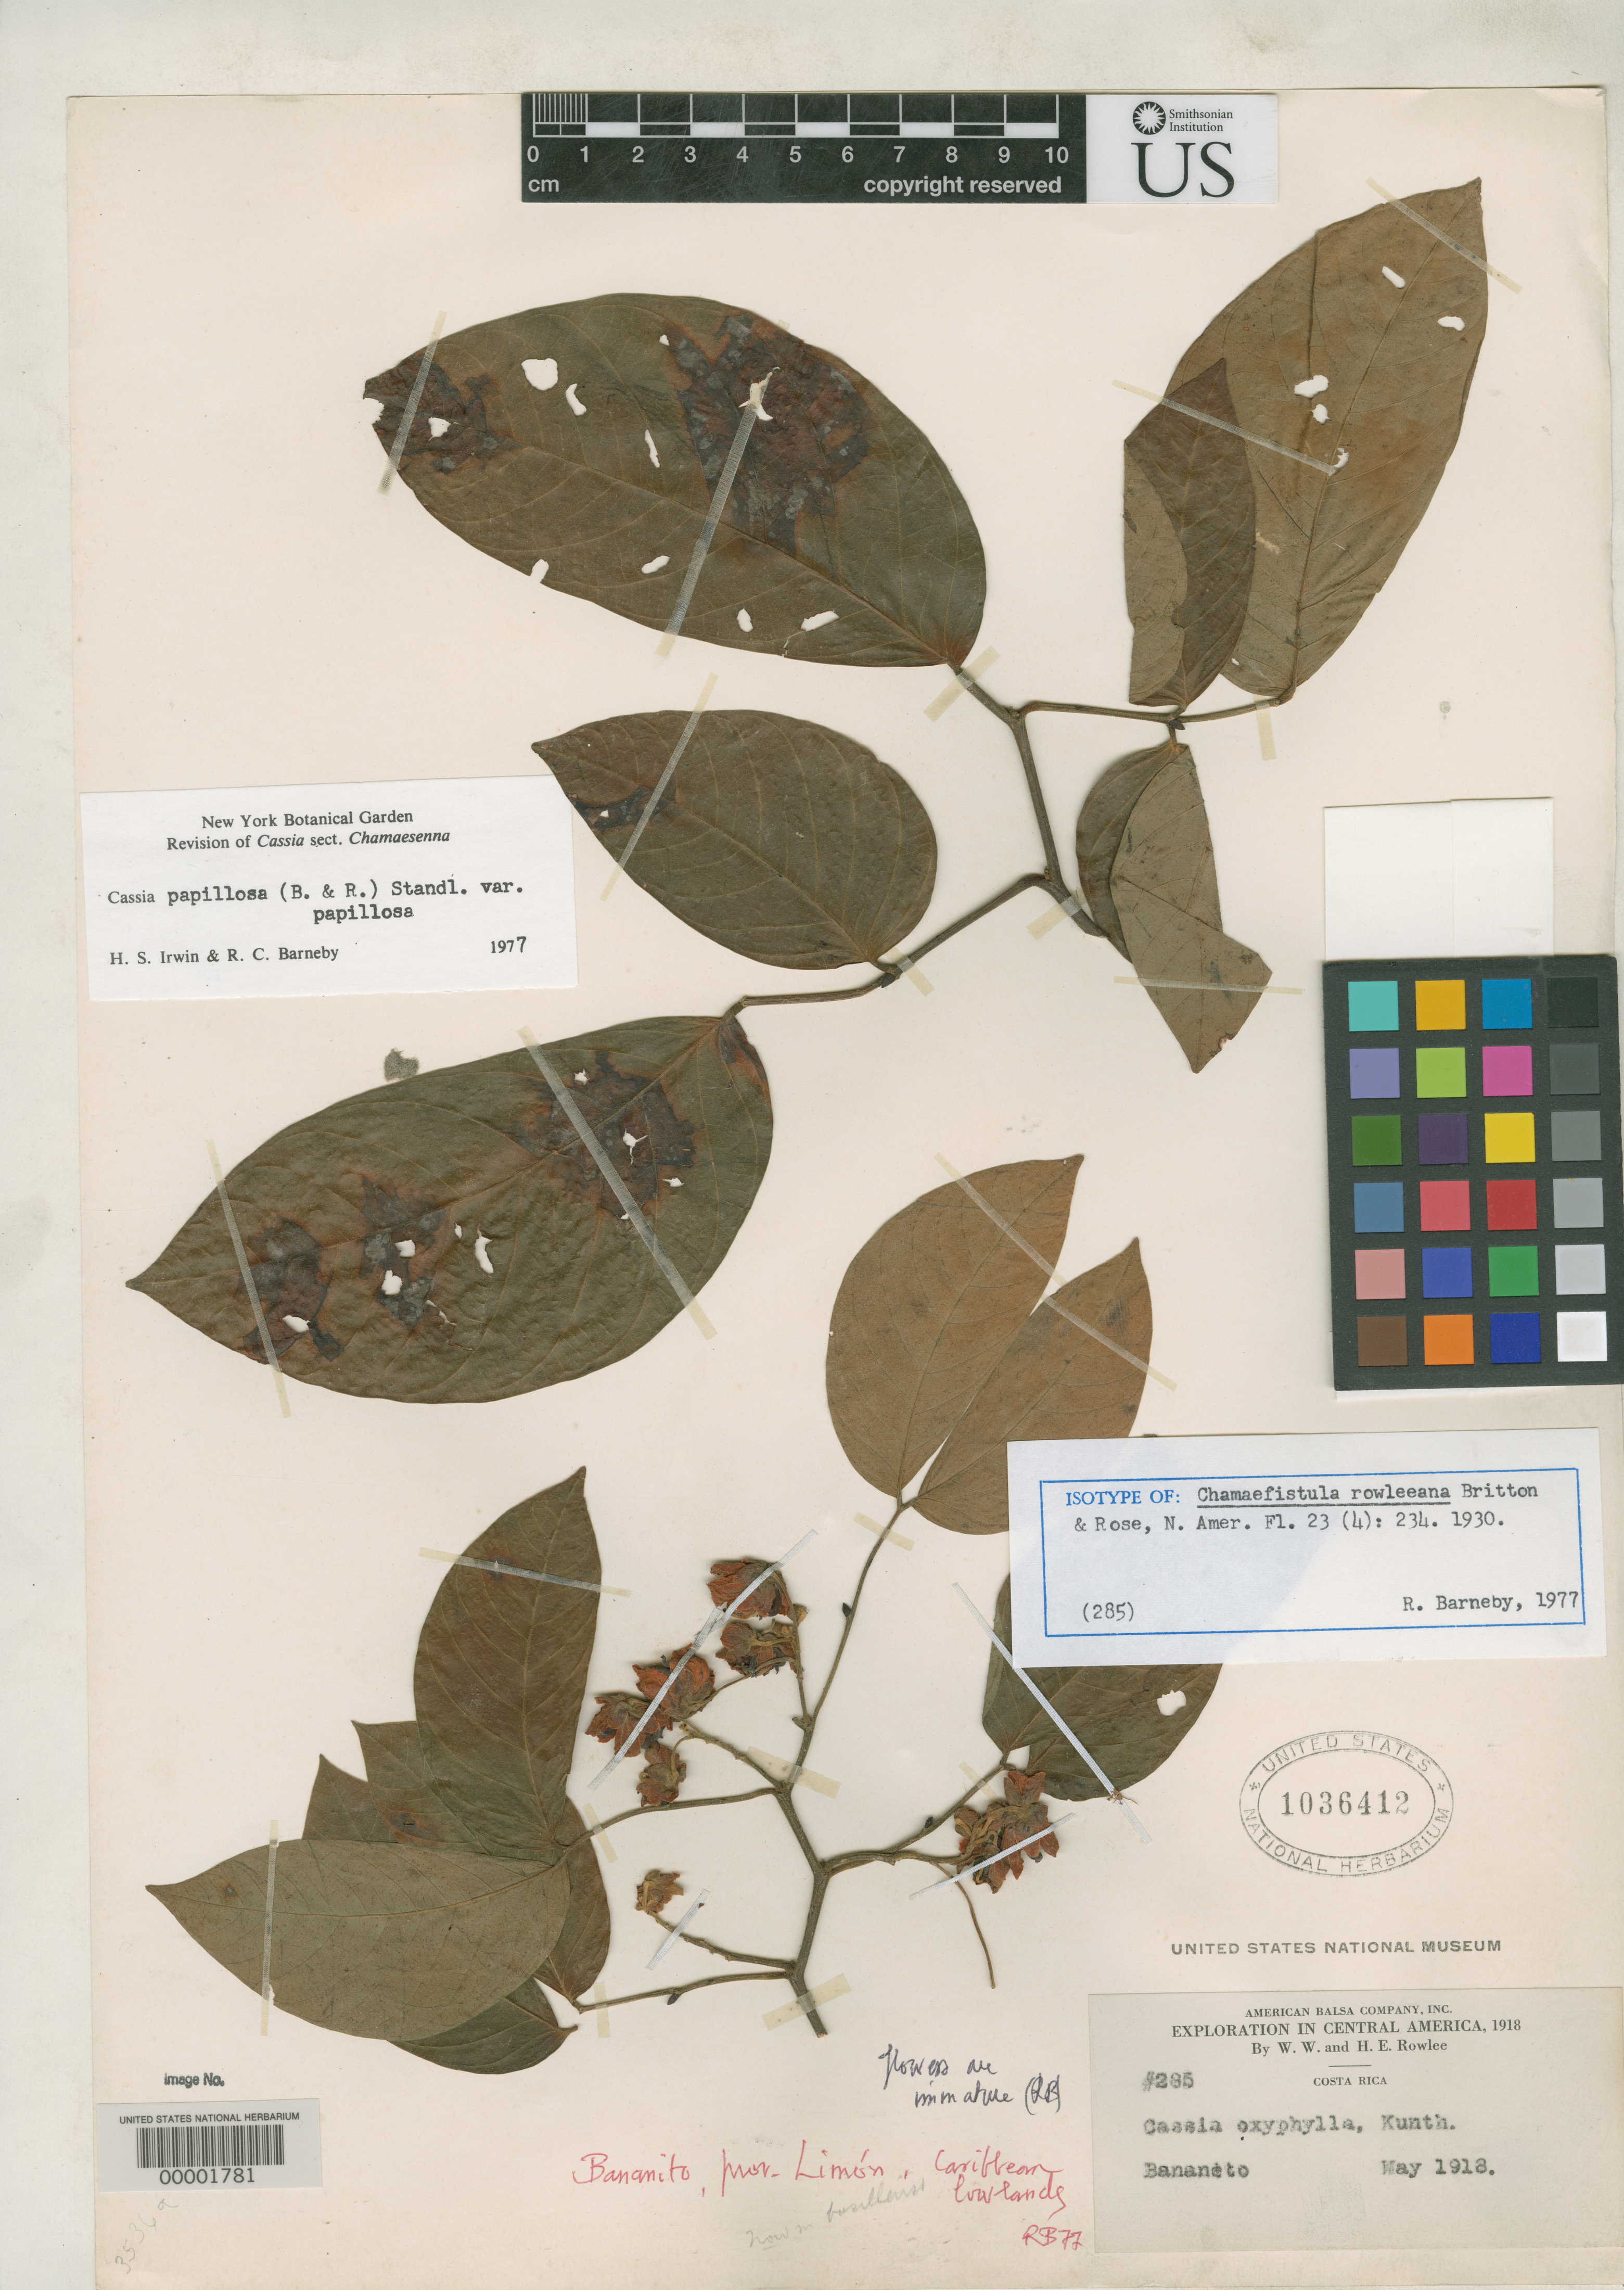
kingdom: Plantae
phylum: Tracheophyta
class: Magnoliopsida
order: Fabales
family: Fabaceae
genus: Chamaefistula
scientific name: Chamaefistula rowleeana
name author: Britton & Rose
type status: Isotype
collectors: W. W. Rowlee & H. E. Rowlee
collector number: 285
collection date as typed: May 1918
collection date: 1918-05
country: Costa Rica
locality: Bananato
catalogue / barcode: US 1036412